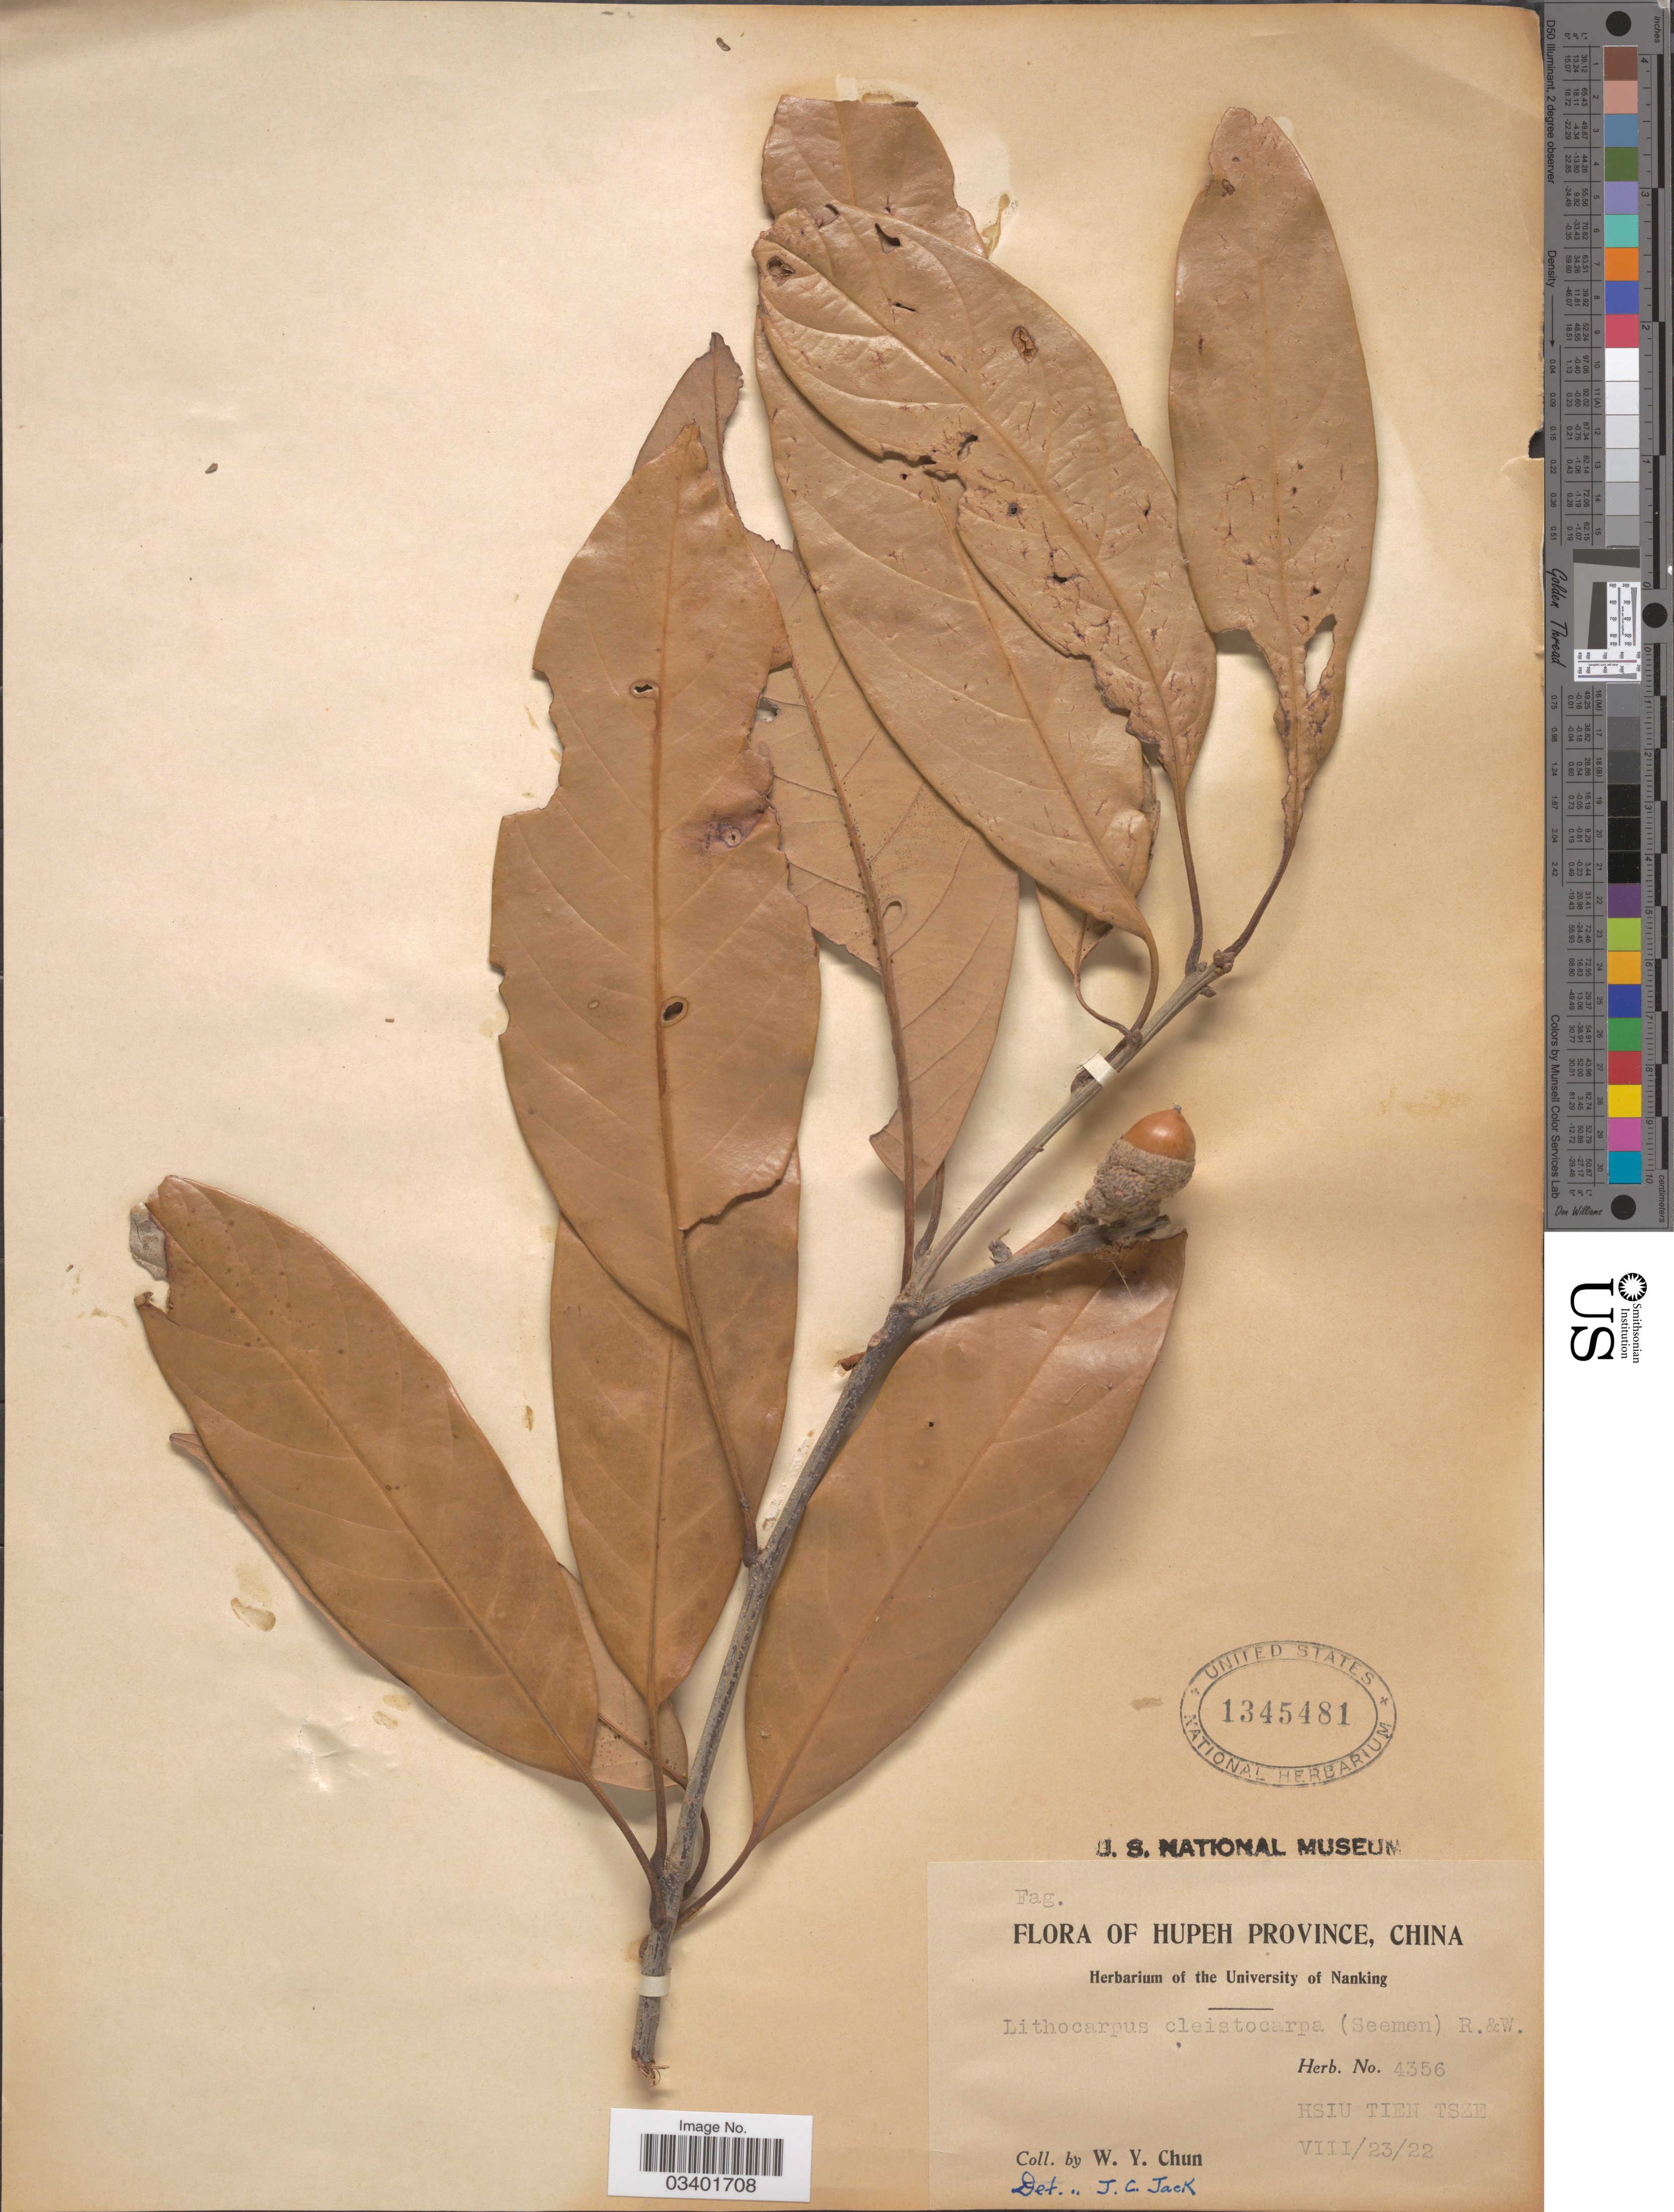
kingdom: Plantae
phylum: Tracheophyta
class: Magnoliopsida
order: Fagales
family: Fagaceae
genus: Lithocarpus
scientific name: Lithocarpus cleistocarpus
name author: (Seemen) Rehder & E.H. Wilson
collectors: W. Y. Chun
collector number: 4356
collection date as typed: Transcribed d/m/y: 23/8/22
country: China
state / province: Hubei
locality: Hupeh Province, Hsiu Tien Tsze.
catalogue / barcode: US 1345481